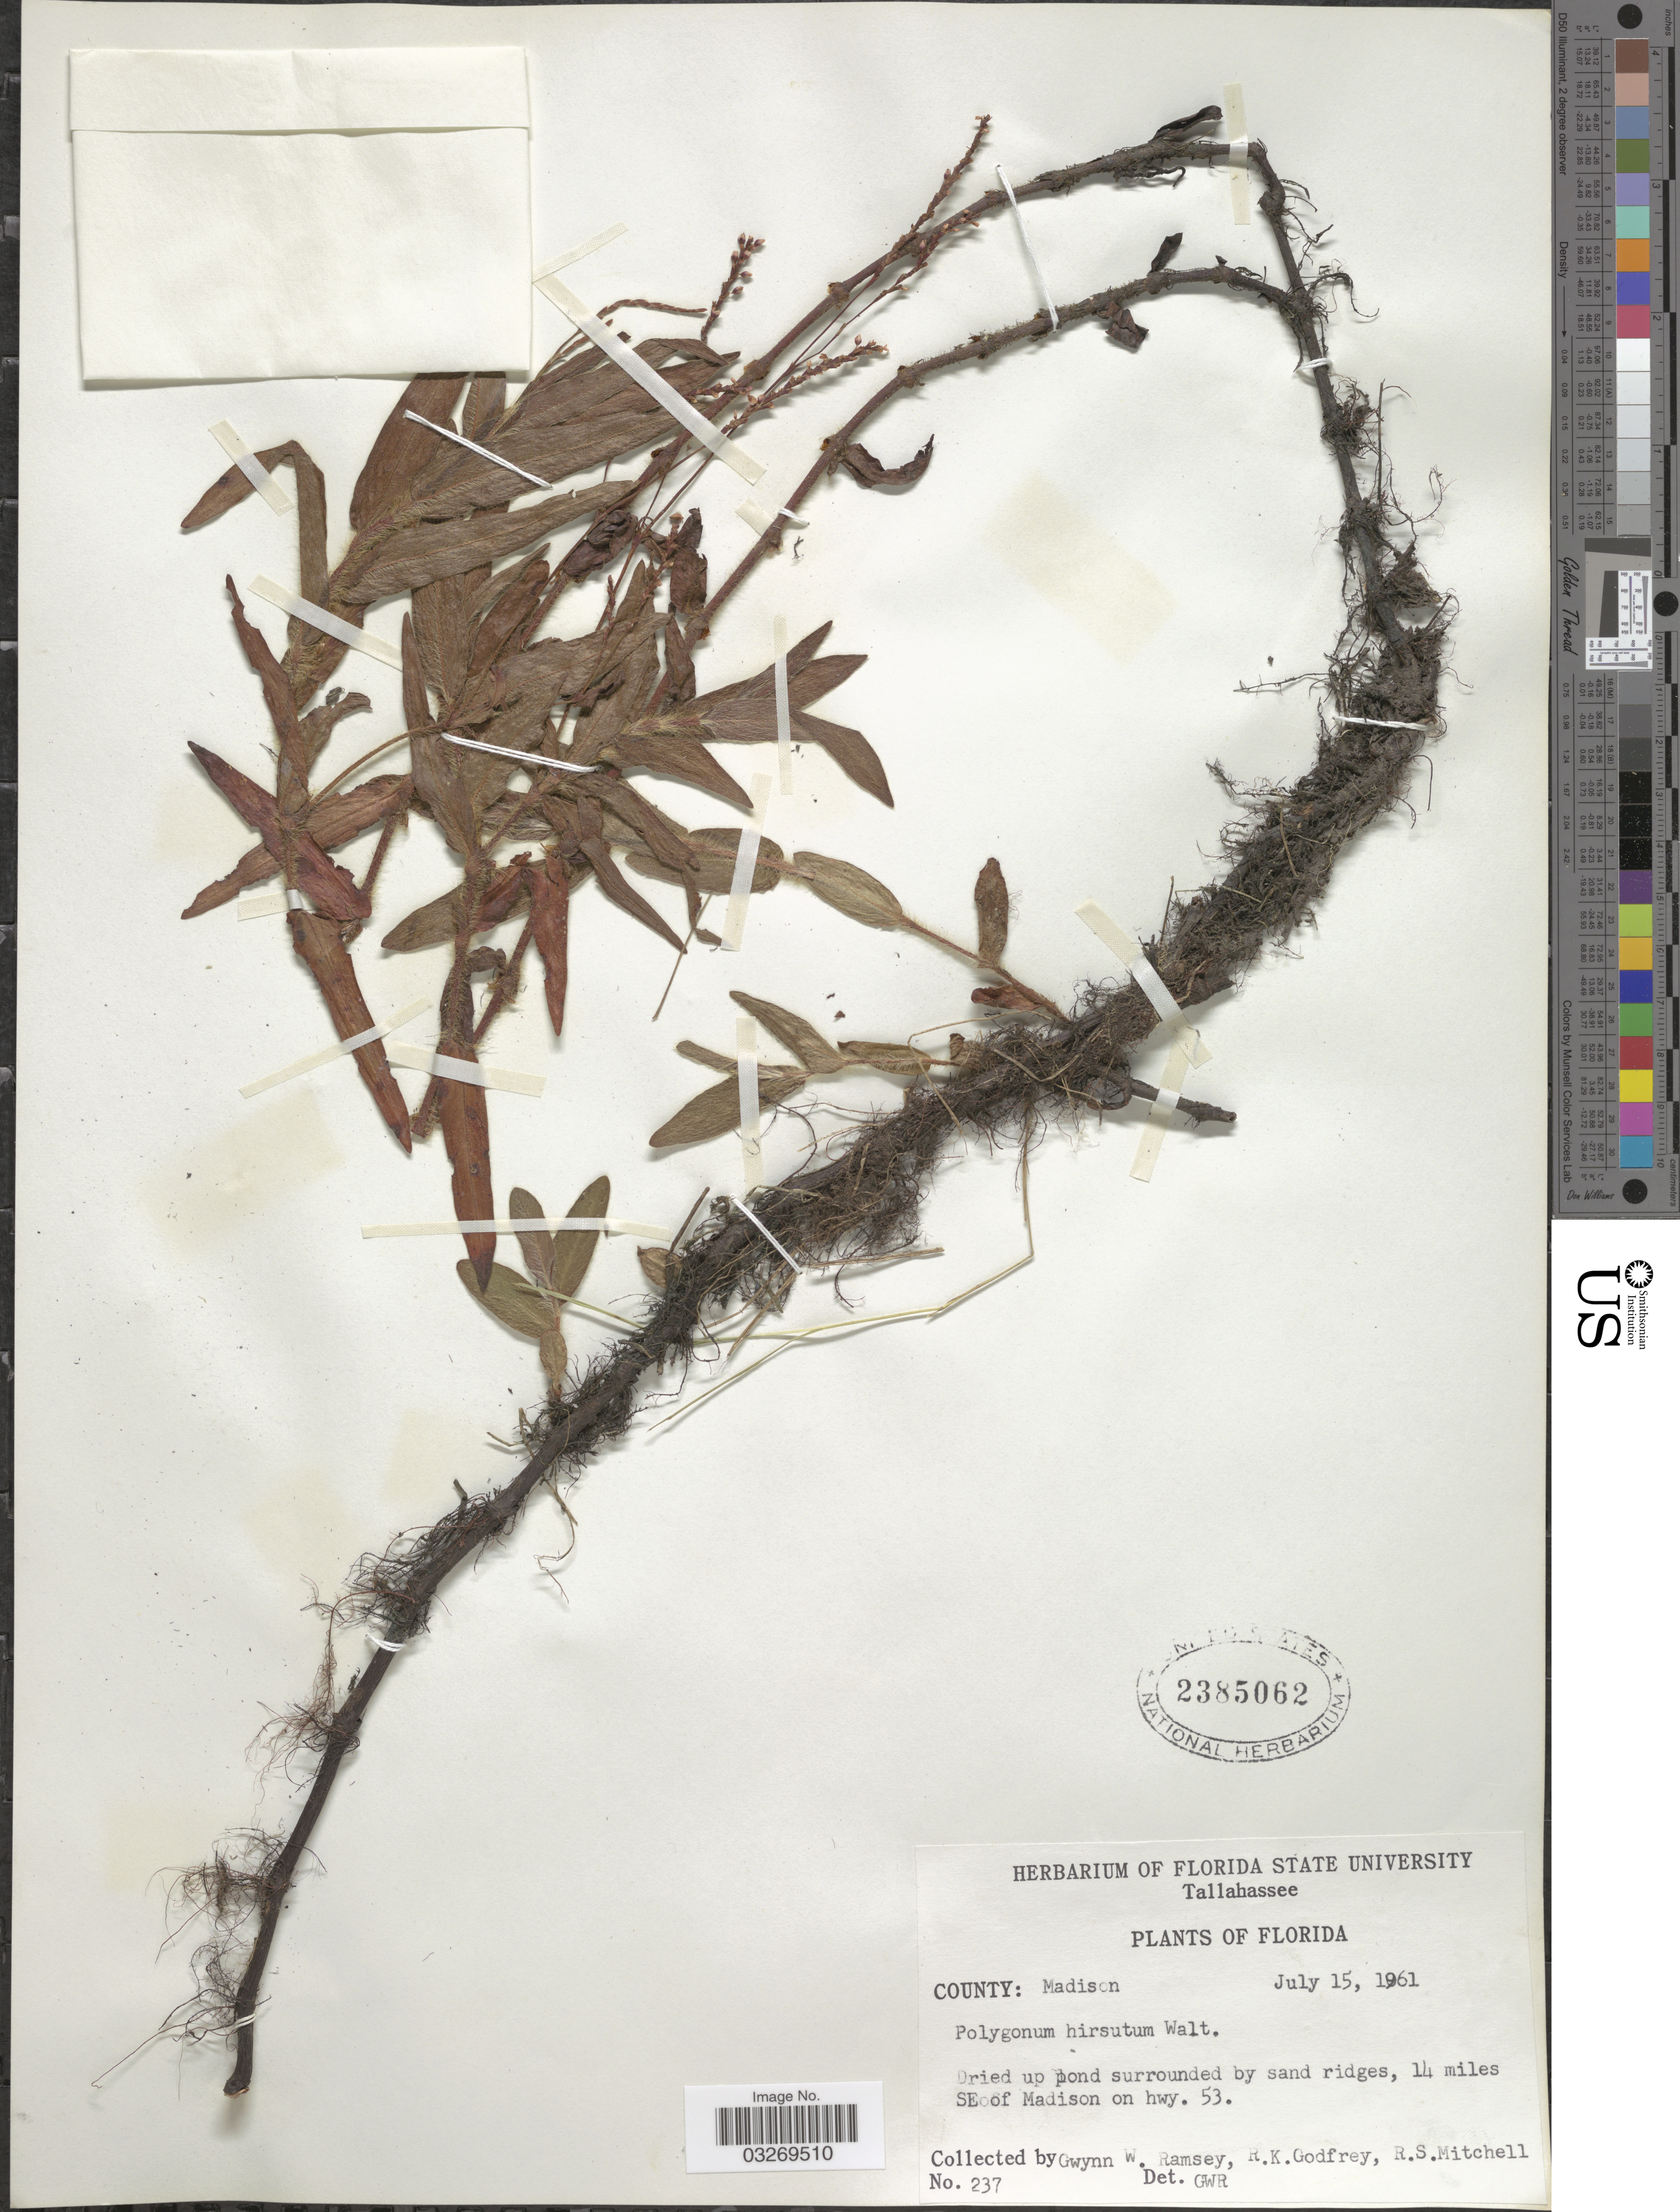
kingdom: Plantae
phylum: Tracheophyta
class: Magnoliopsida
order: Caryophyllales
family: Polygonaceae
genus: Persicaria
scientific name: Persicaria hirsuta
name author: (Walter) Small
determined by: Atha, D. E.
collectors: G. Ramsey, R. K. Godfrey & R. S. Mitchell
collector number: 237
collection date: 1961-07-15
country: United States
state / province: Florida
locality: County: Madison, 14 miles SE of Madison on hwy. 53.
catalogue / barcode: US 2385062